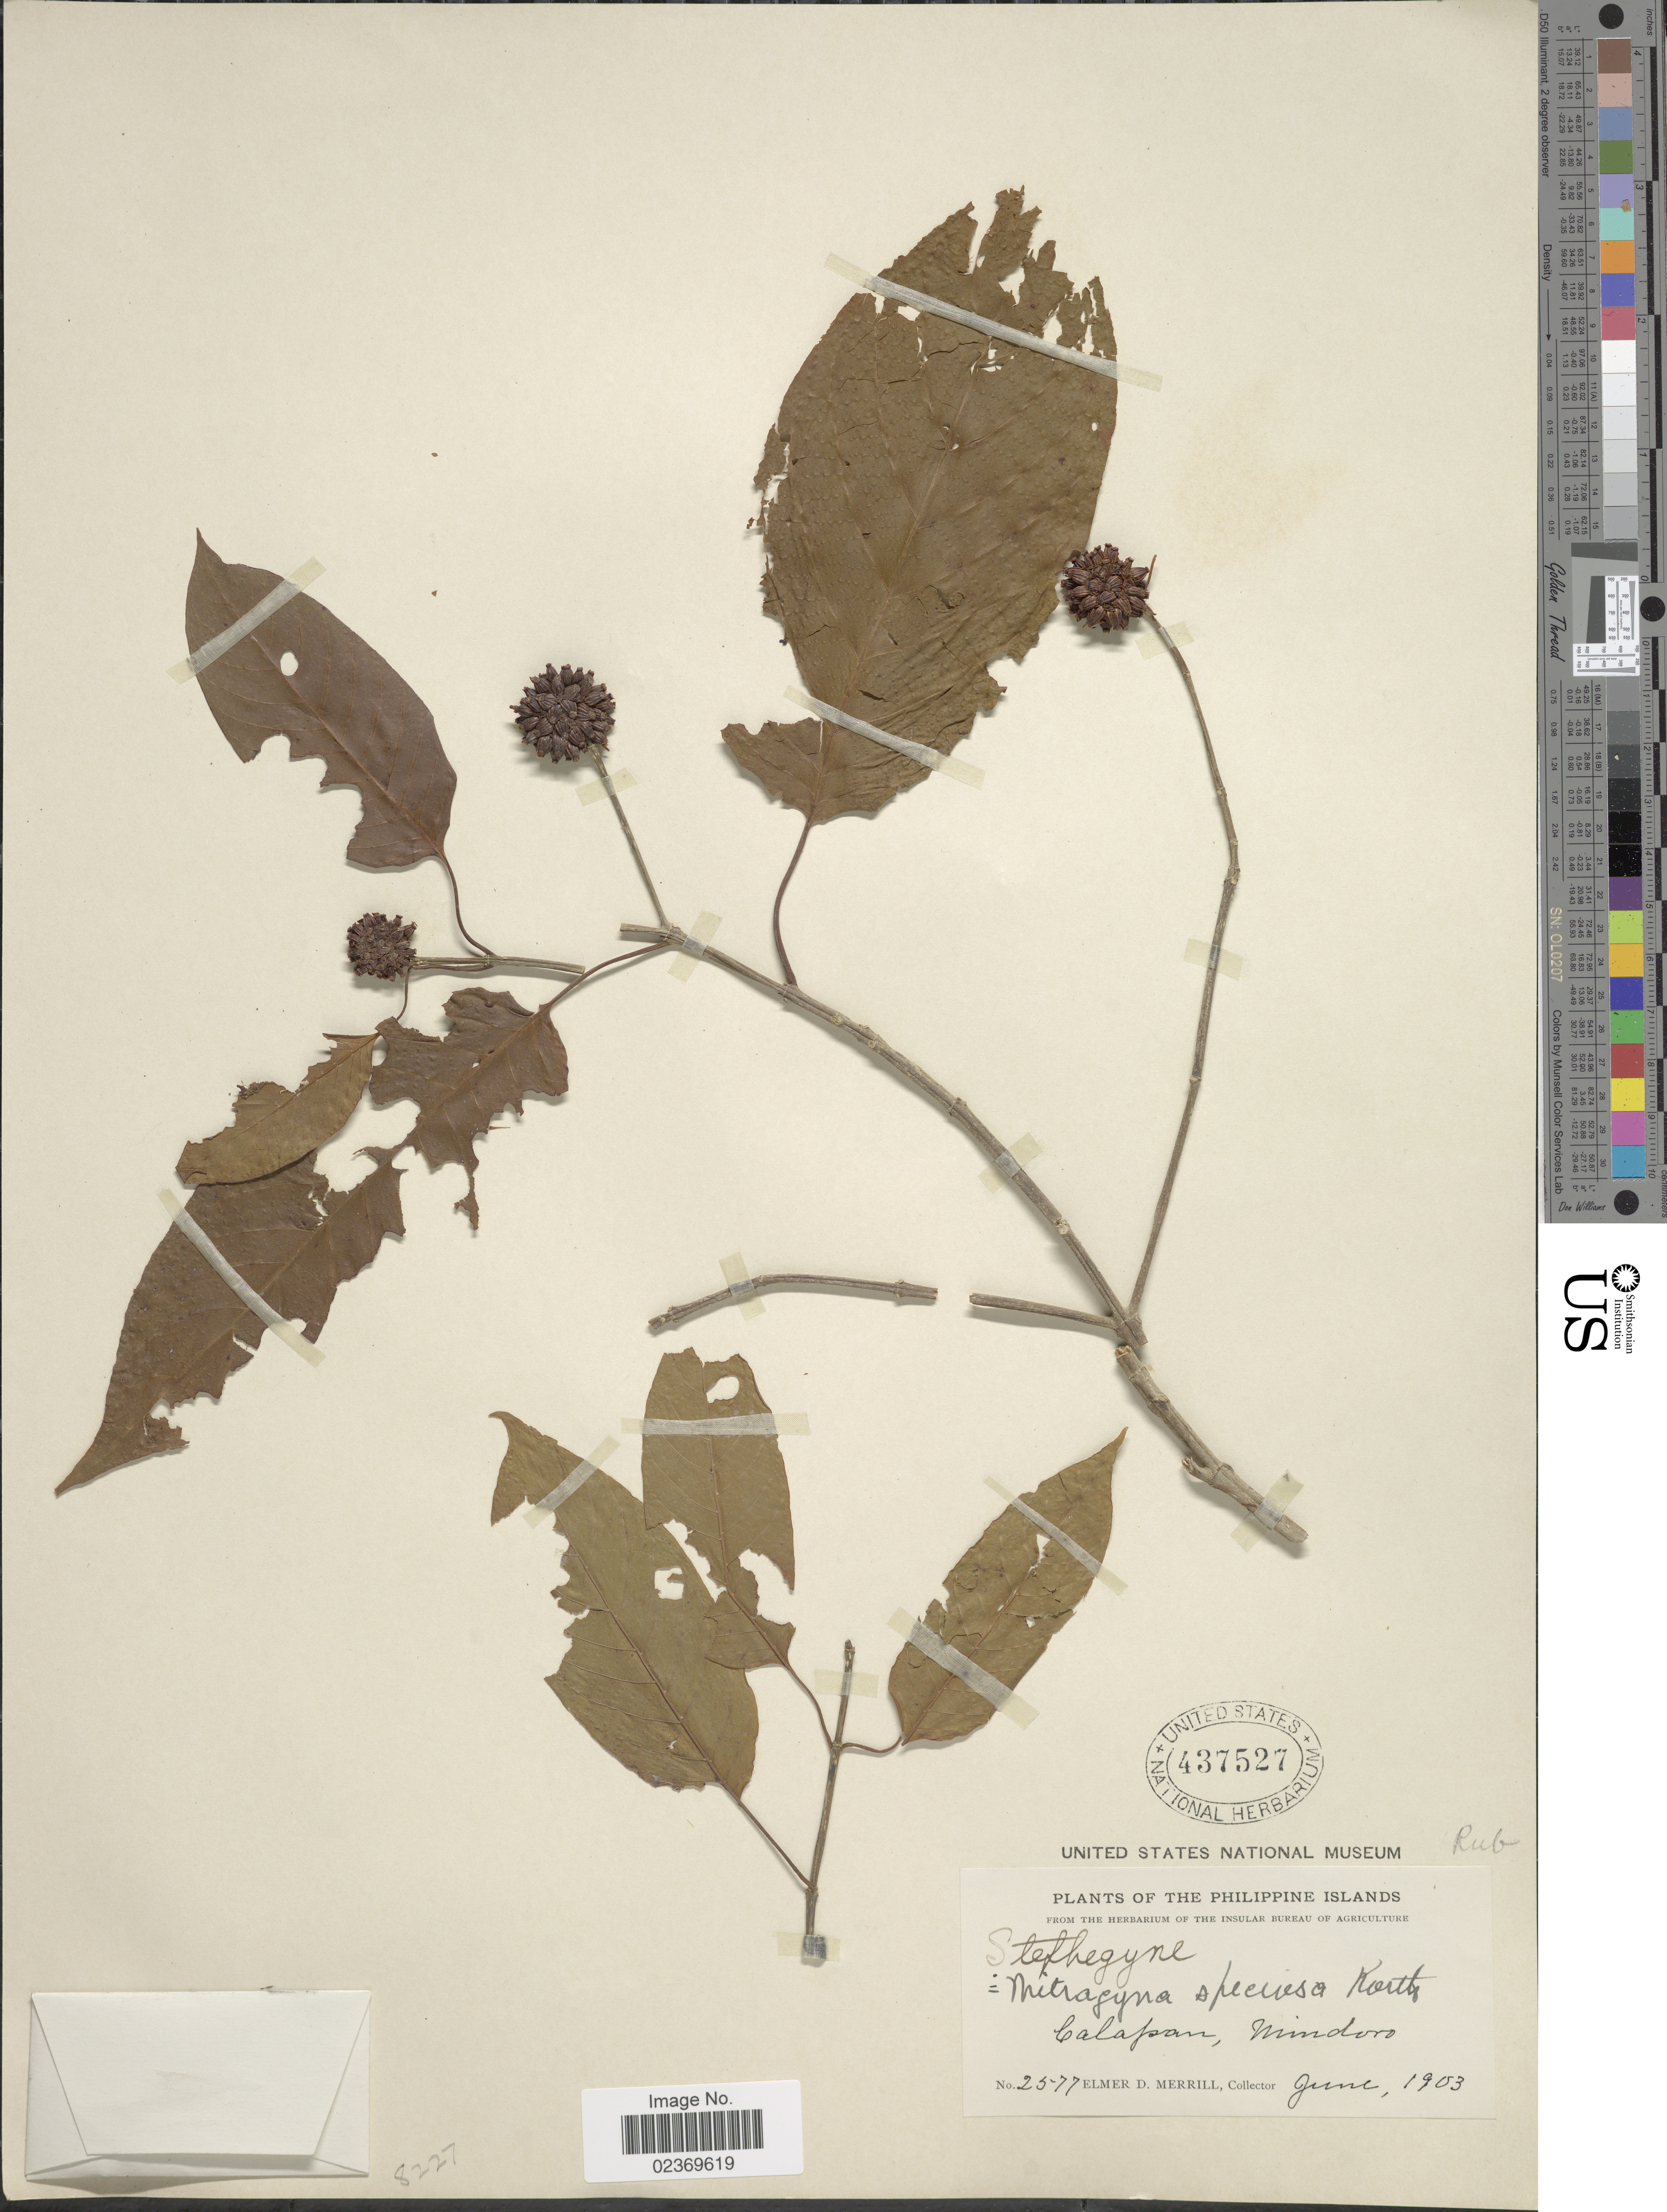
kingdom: Plantae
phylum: Tracheophyta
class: Magnoliopsida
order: Gentianales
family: Rubiaceae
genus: Mitragyna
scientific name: Mitragyna speciosa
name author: Korth.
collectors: E. D. Merrill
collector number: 2577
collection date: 1903-06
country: Philippines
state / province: Mimaropa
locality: Calapan, Mindoro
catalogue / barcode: US 437527